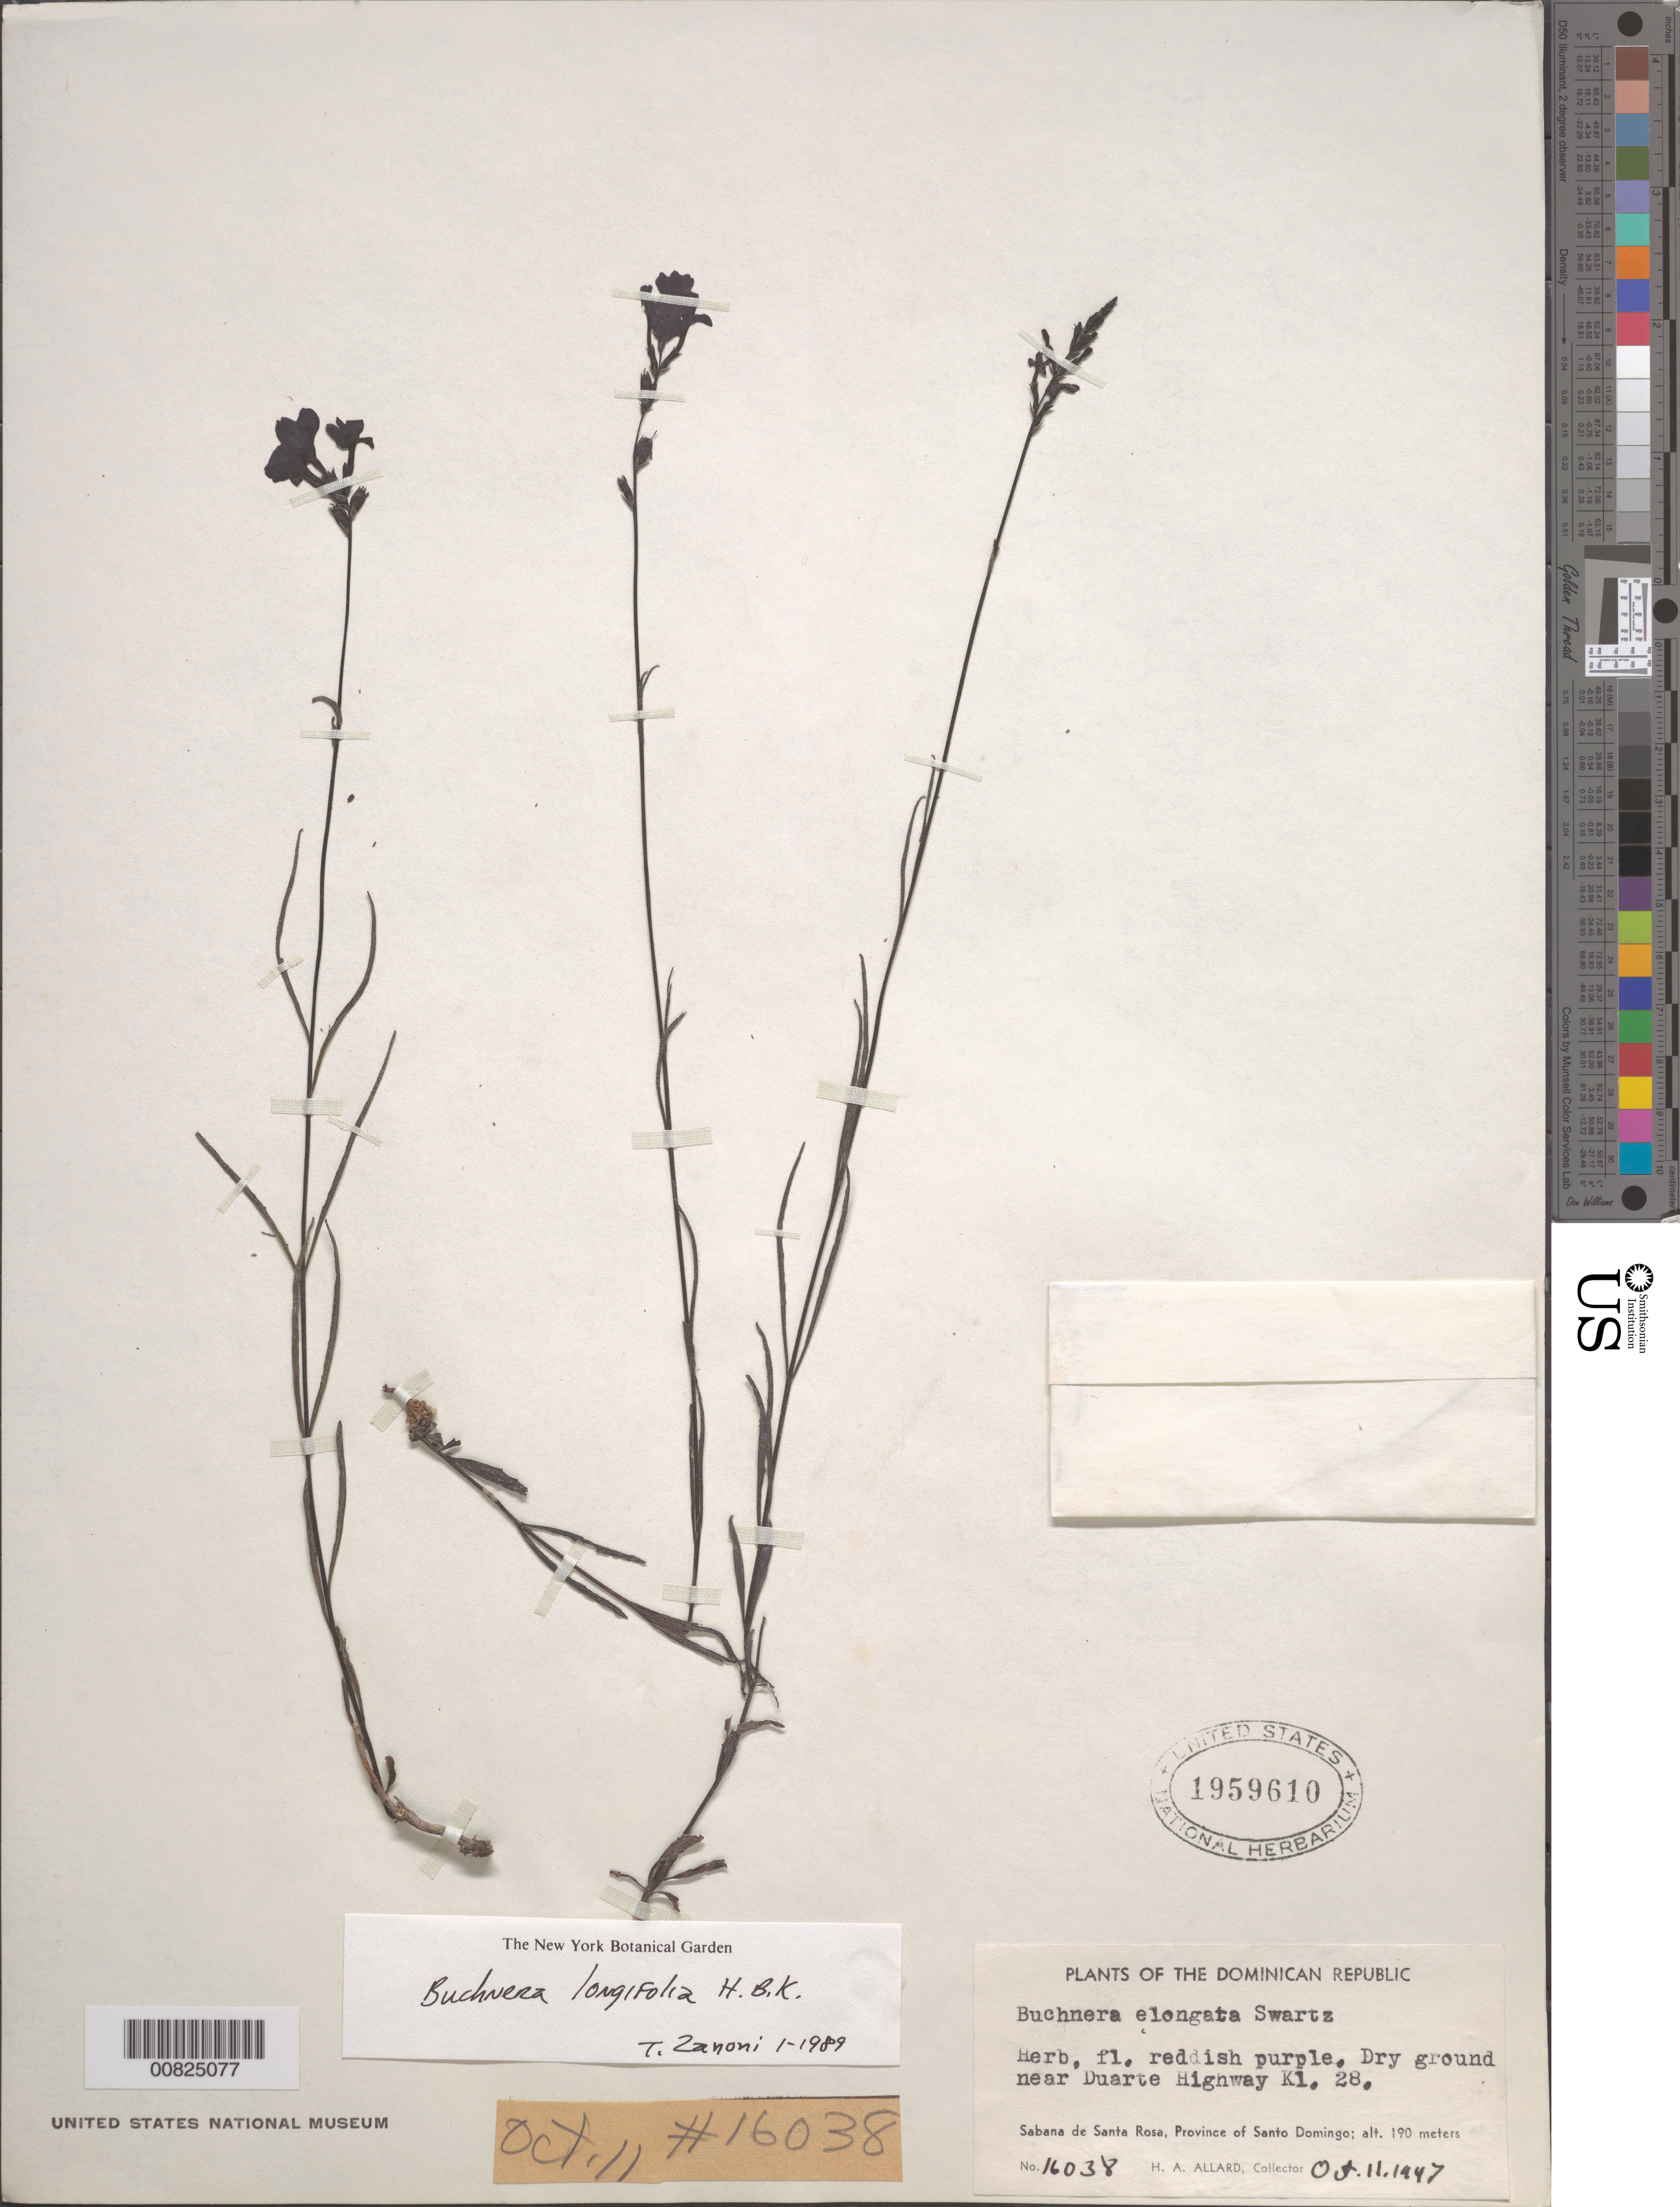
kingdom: Plantae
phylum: Tracheophyta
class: Magnoliopsida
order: Lamiales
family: Orobanchaceae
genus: Buchnera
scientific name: Buchnera longifolia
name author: Kunth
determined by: Zanoni, T. A., (NY), New York Botanical Garden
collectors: H. A. Allard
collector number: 16038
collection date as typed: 11 Oct 1947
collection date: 1947-10-11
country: Dominican Republic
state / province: Distrito Nacional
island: Hispaniola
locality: Sabana de Santa Rosa, near Duarte Highway Kl. 28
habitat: Dry ground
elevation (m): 190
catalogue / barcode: US 1959610